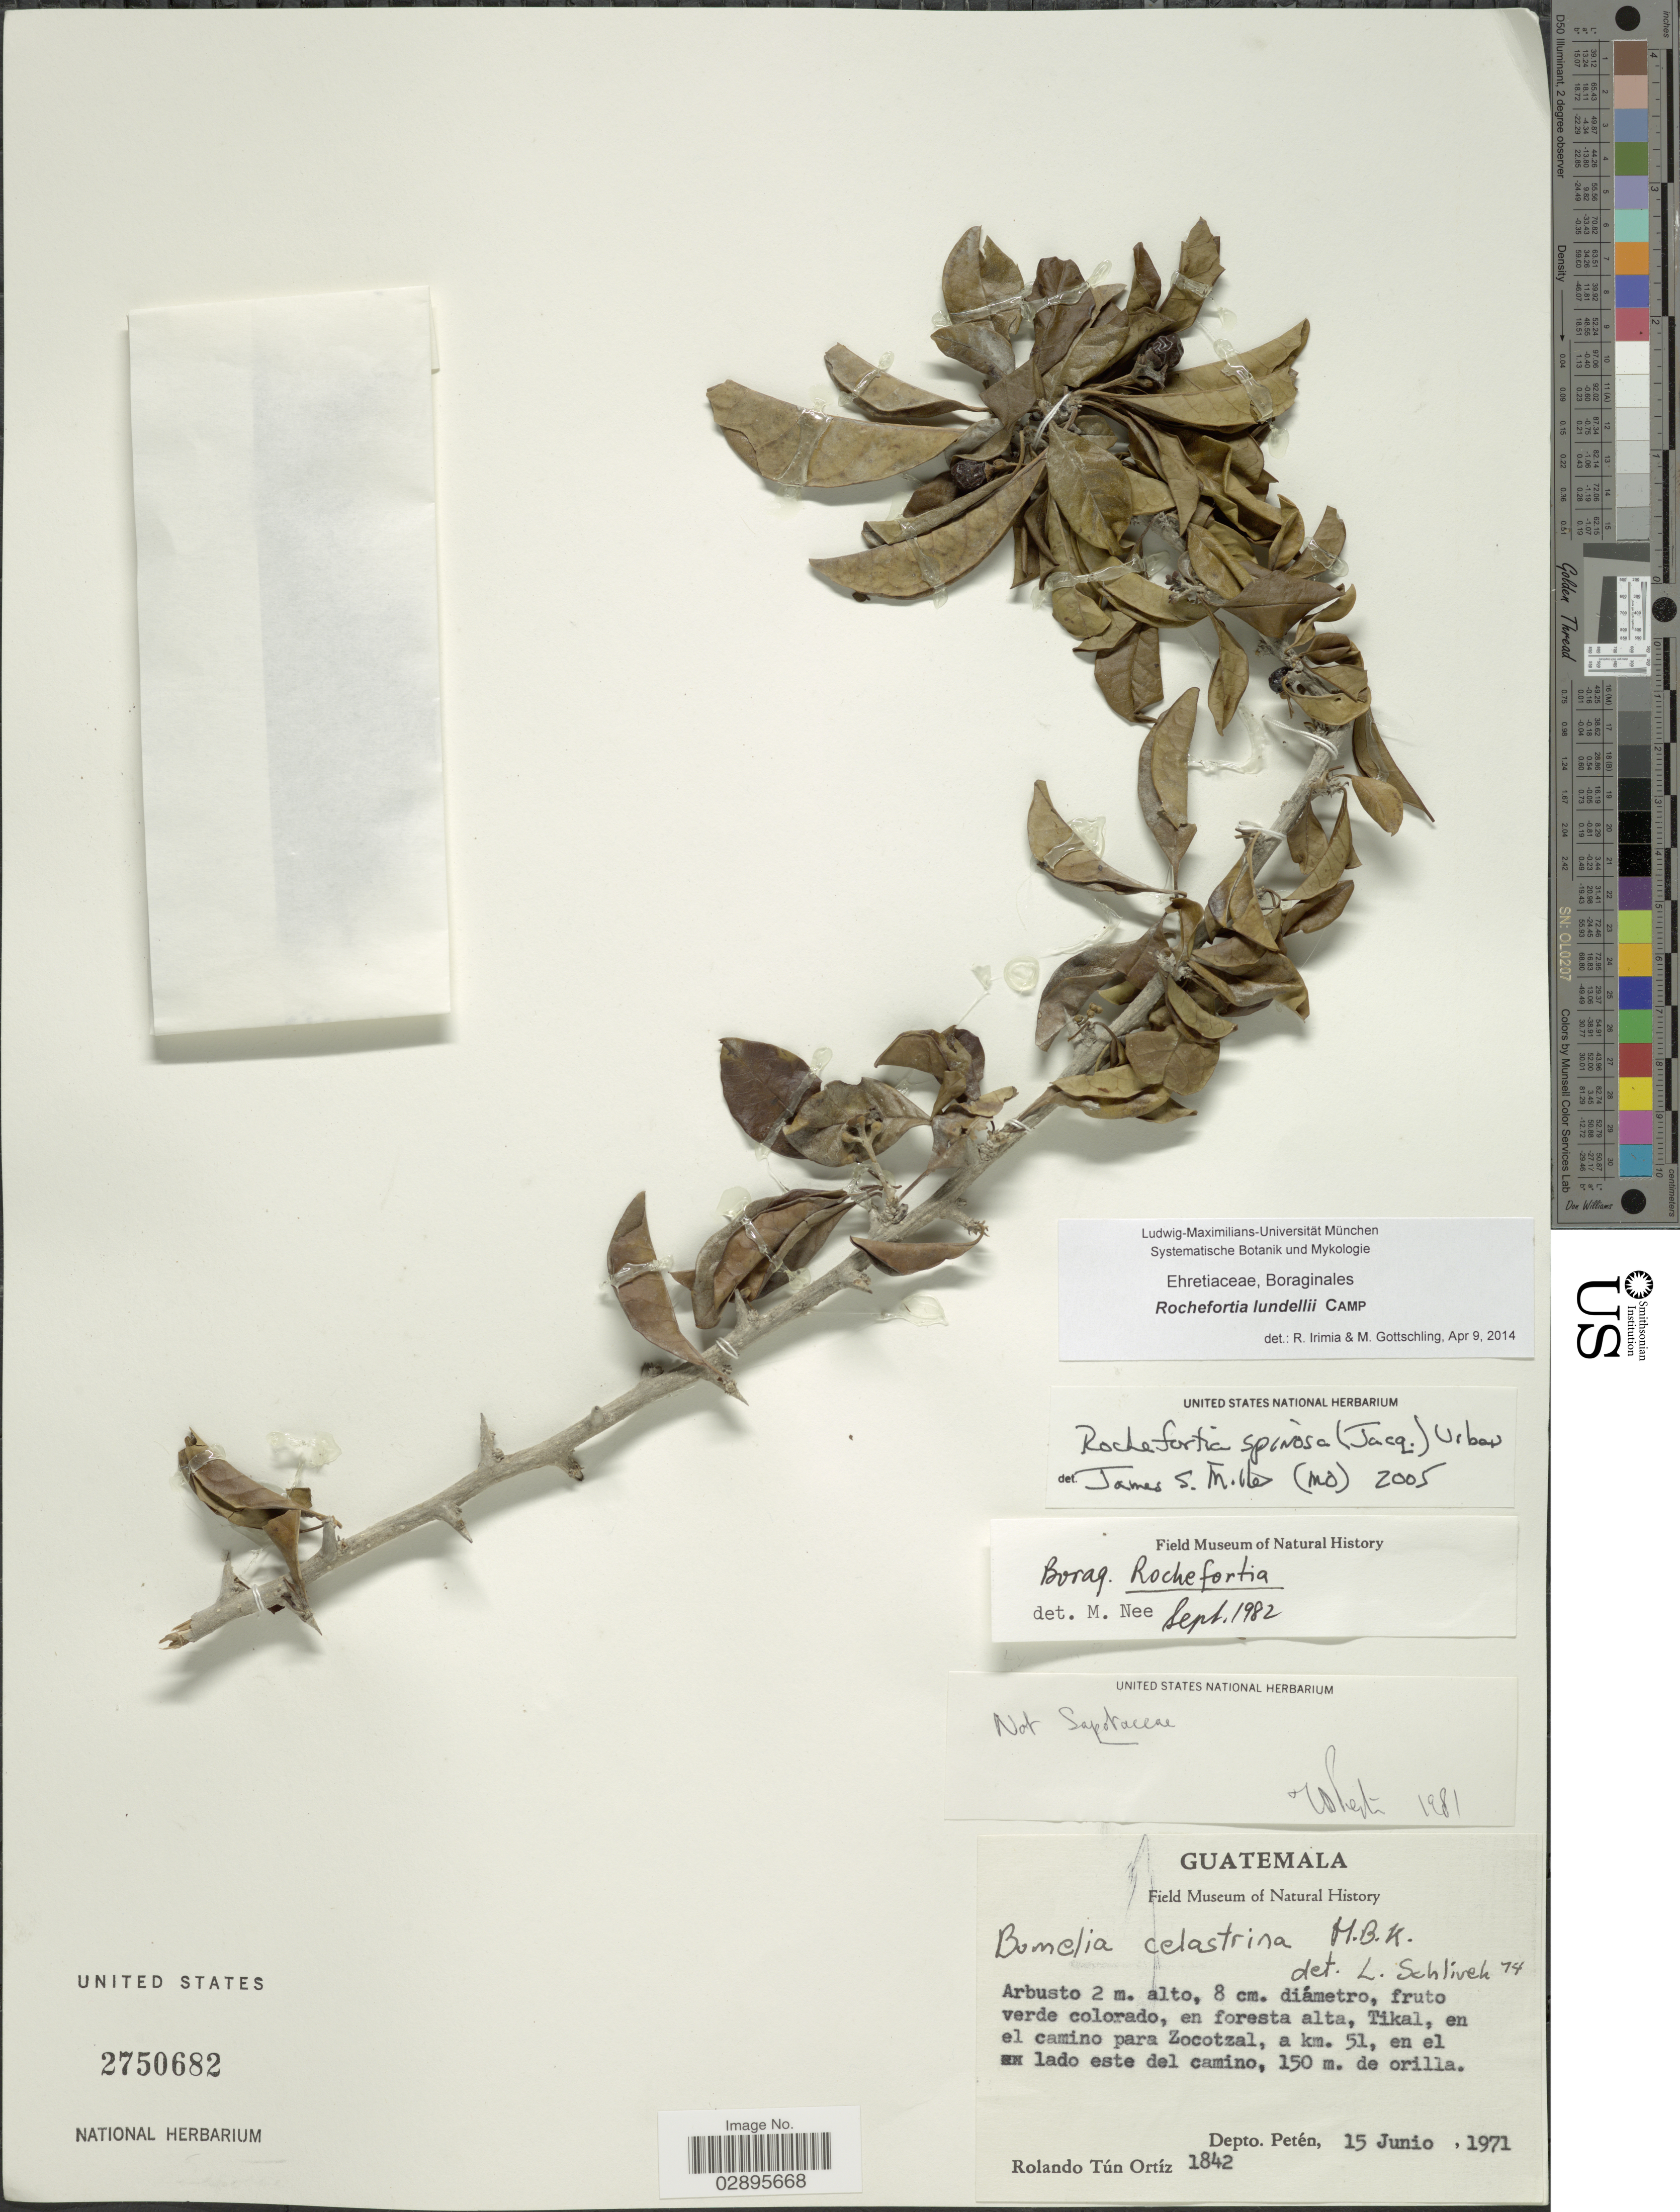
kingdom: Plantae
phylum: Tracheophyta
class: Magnoliopsida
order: Boraginales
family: Ehretiaceae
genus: Rochefortia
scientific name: Rochefortia lundellii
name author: Camp in Lundell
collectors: R. T. Ortíz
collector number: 1842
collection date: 1971-06-15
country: Guatemala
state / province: El Petén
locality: Tikal, en el camino para Zocotal, a km. 51, en el lado este del camino. Depto. Petén.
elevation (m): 150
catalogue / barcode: US 2750682